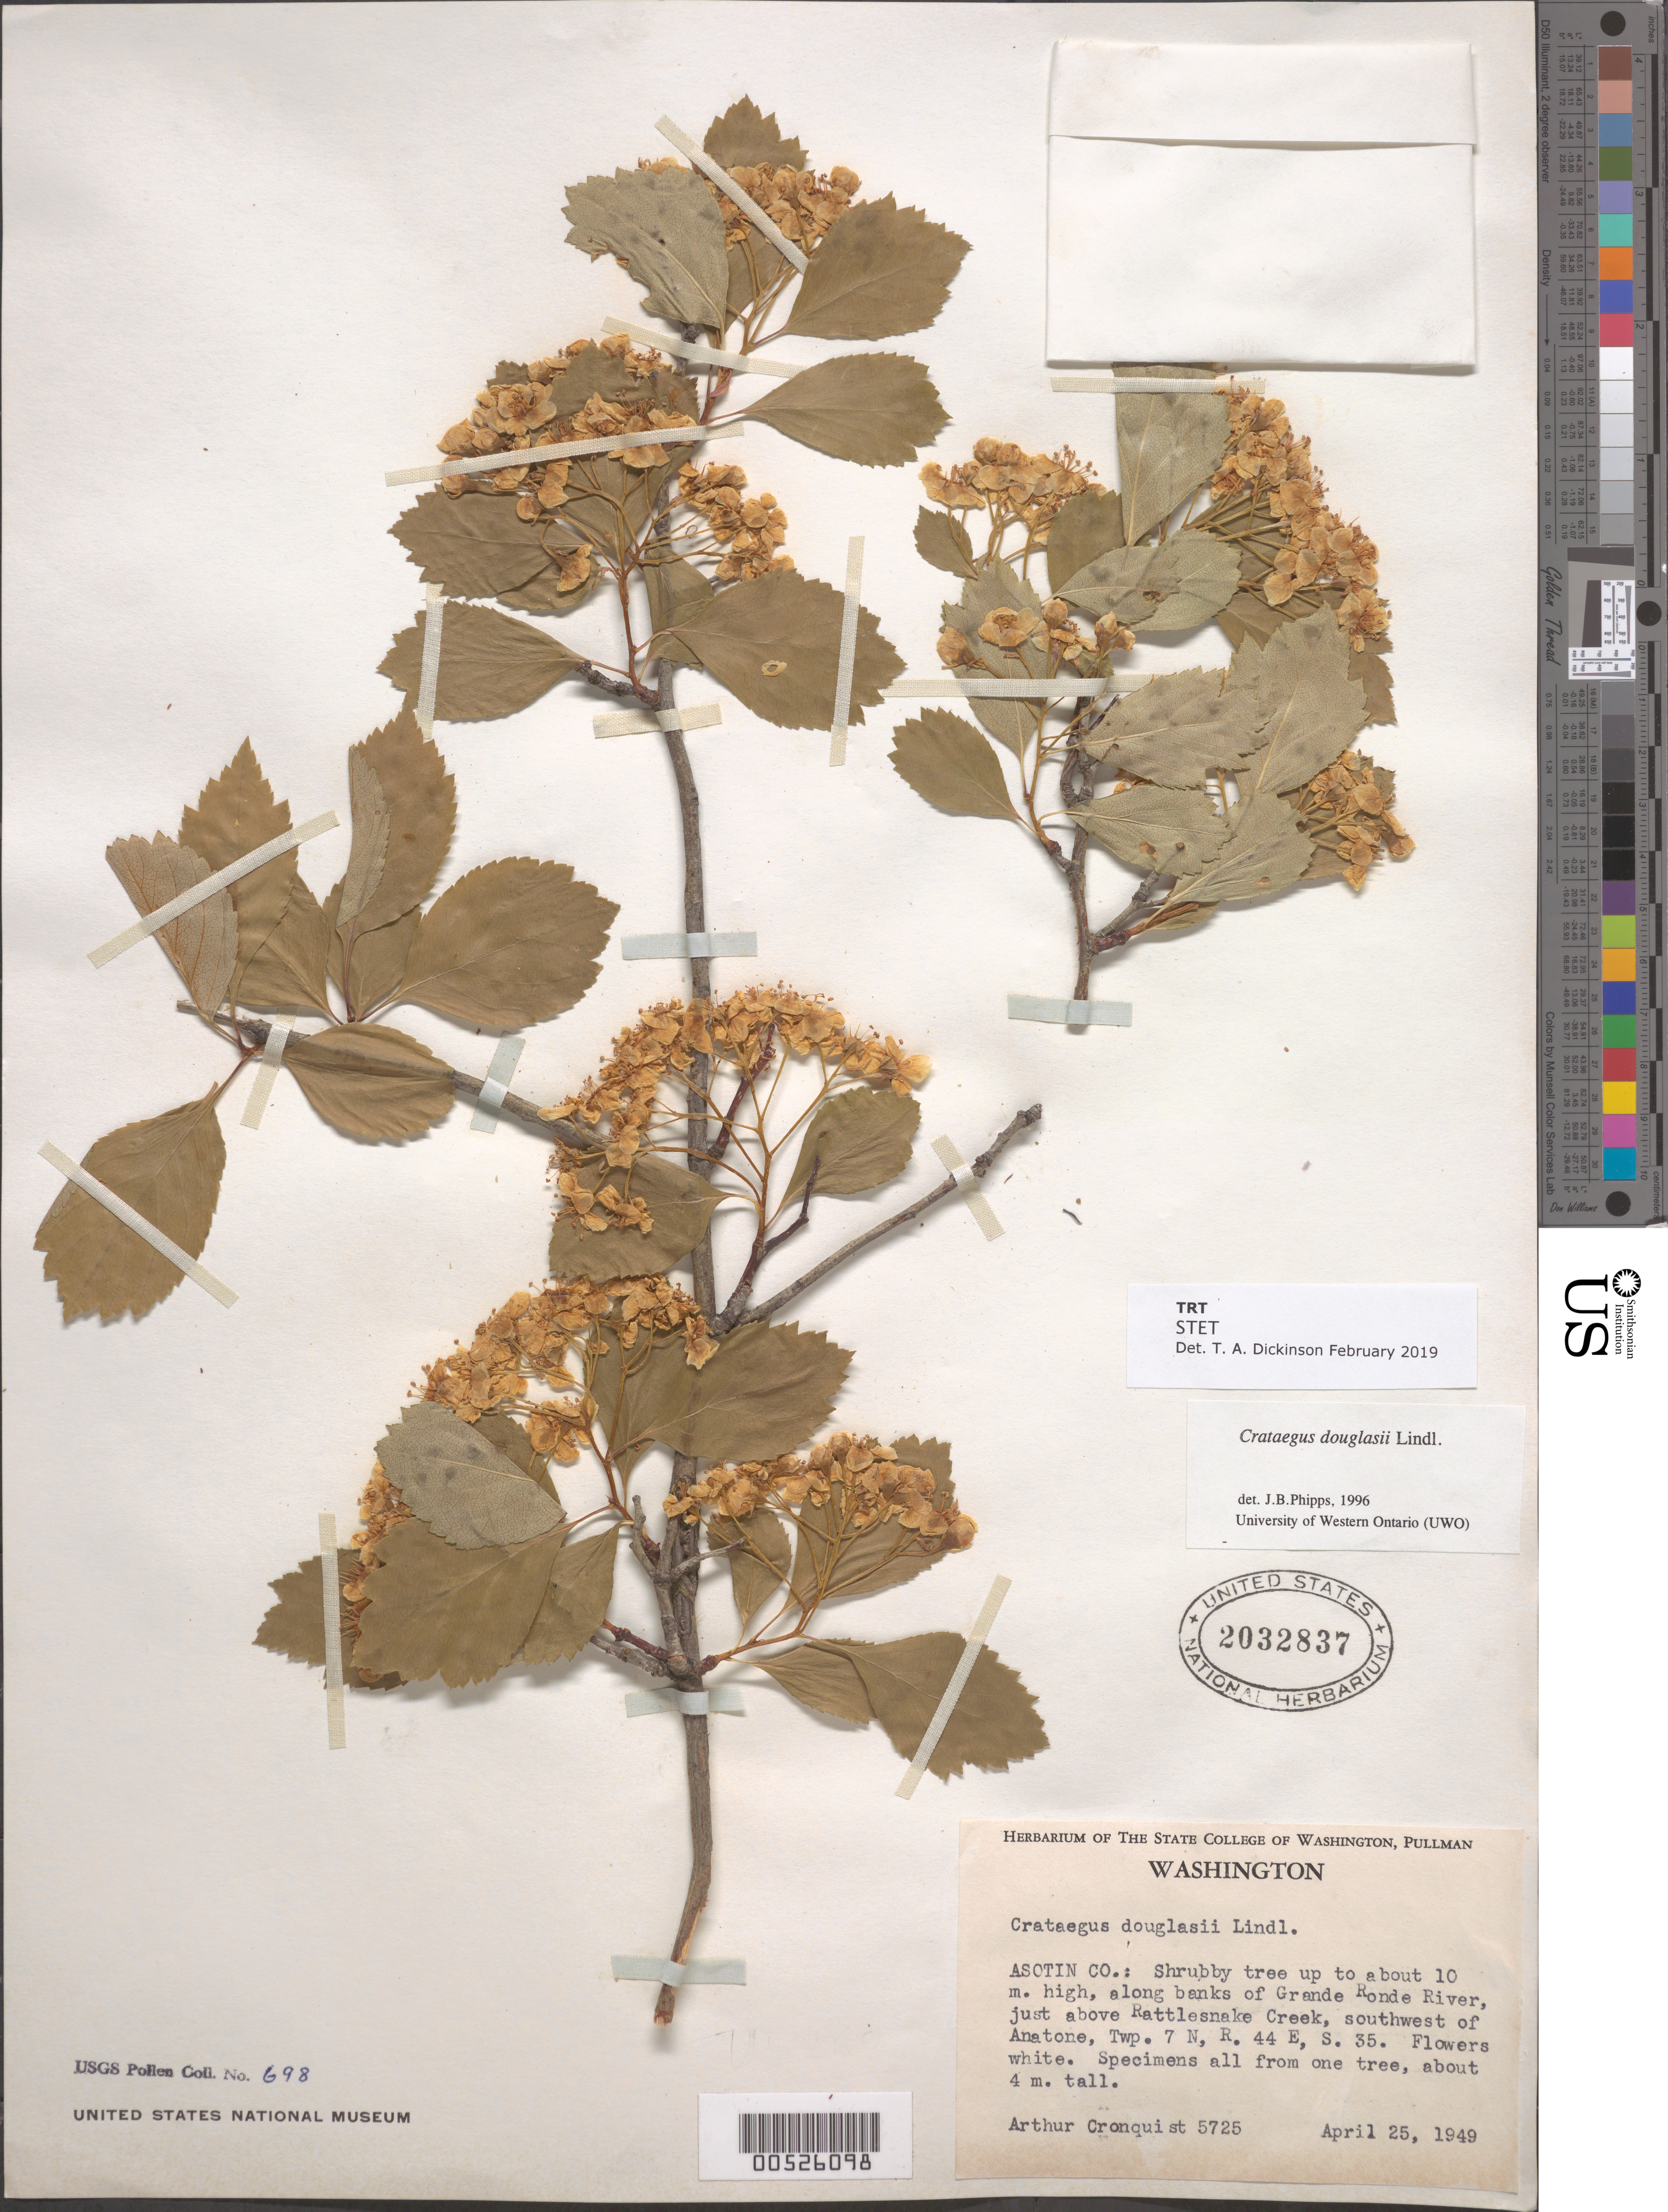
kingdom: Plantae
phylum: Tracheophyta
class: Magnoliopsida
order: Rosales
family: Rosaceae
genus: Crataegus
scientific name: Crataegus douglasii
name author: Lindl.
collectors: A. J. Cronquist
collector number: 5725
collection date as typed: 25 Apr 1949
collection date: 1949-04-25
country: United States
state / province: Washington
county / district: Asotin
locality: Banks of Grande Ronde River, just above Rattlesnake Creek, SW of Anatone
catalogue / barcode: US 2032837